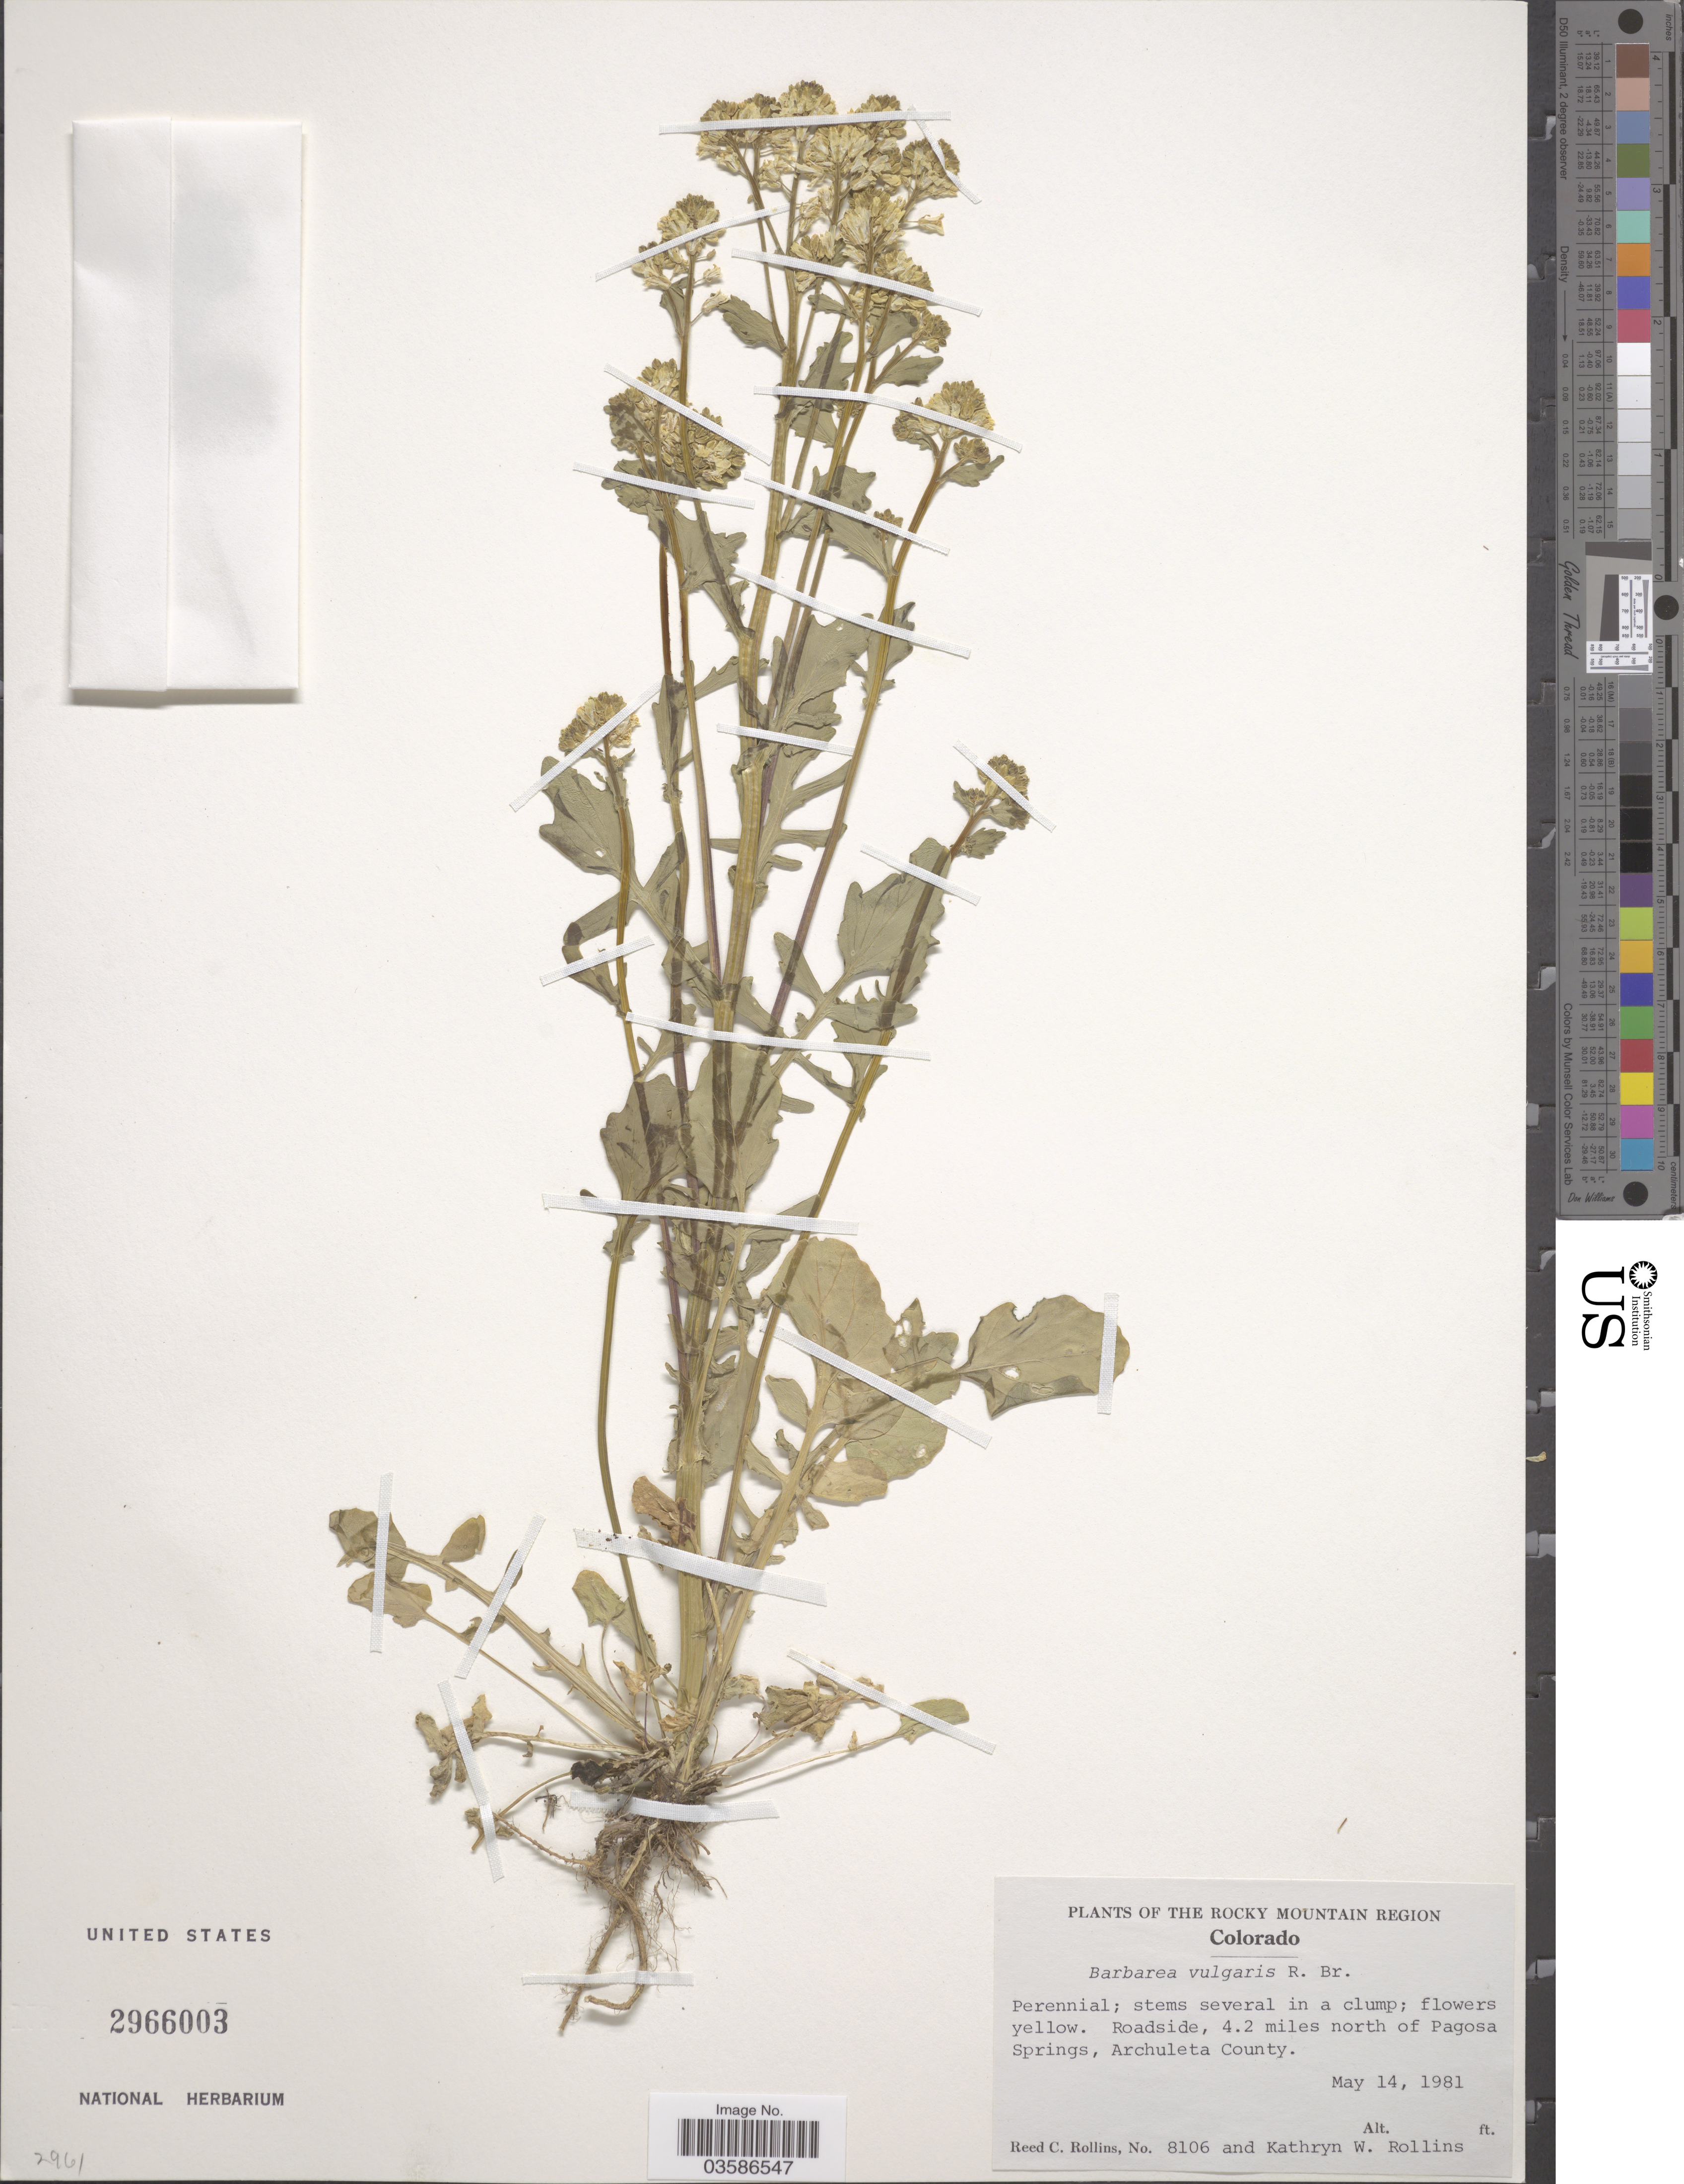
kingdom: Plantae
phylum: Tracheophyta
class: Magnoliopsida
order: Brassicales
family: Brassicaceae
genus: Barbarea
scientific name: Barbarea vulgaris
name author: W.T. Aiton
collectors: R. C. Rollins & K. W. Rollins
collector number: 8106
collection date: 1981-05-14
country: United States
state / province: Colorado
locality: Roadside, 4.2 miles north of Pagosa Springs, Archuleta County.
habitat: roadside north of springs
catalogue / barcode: US 2966003